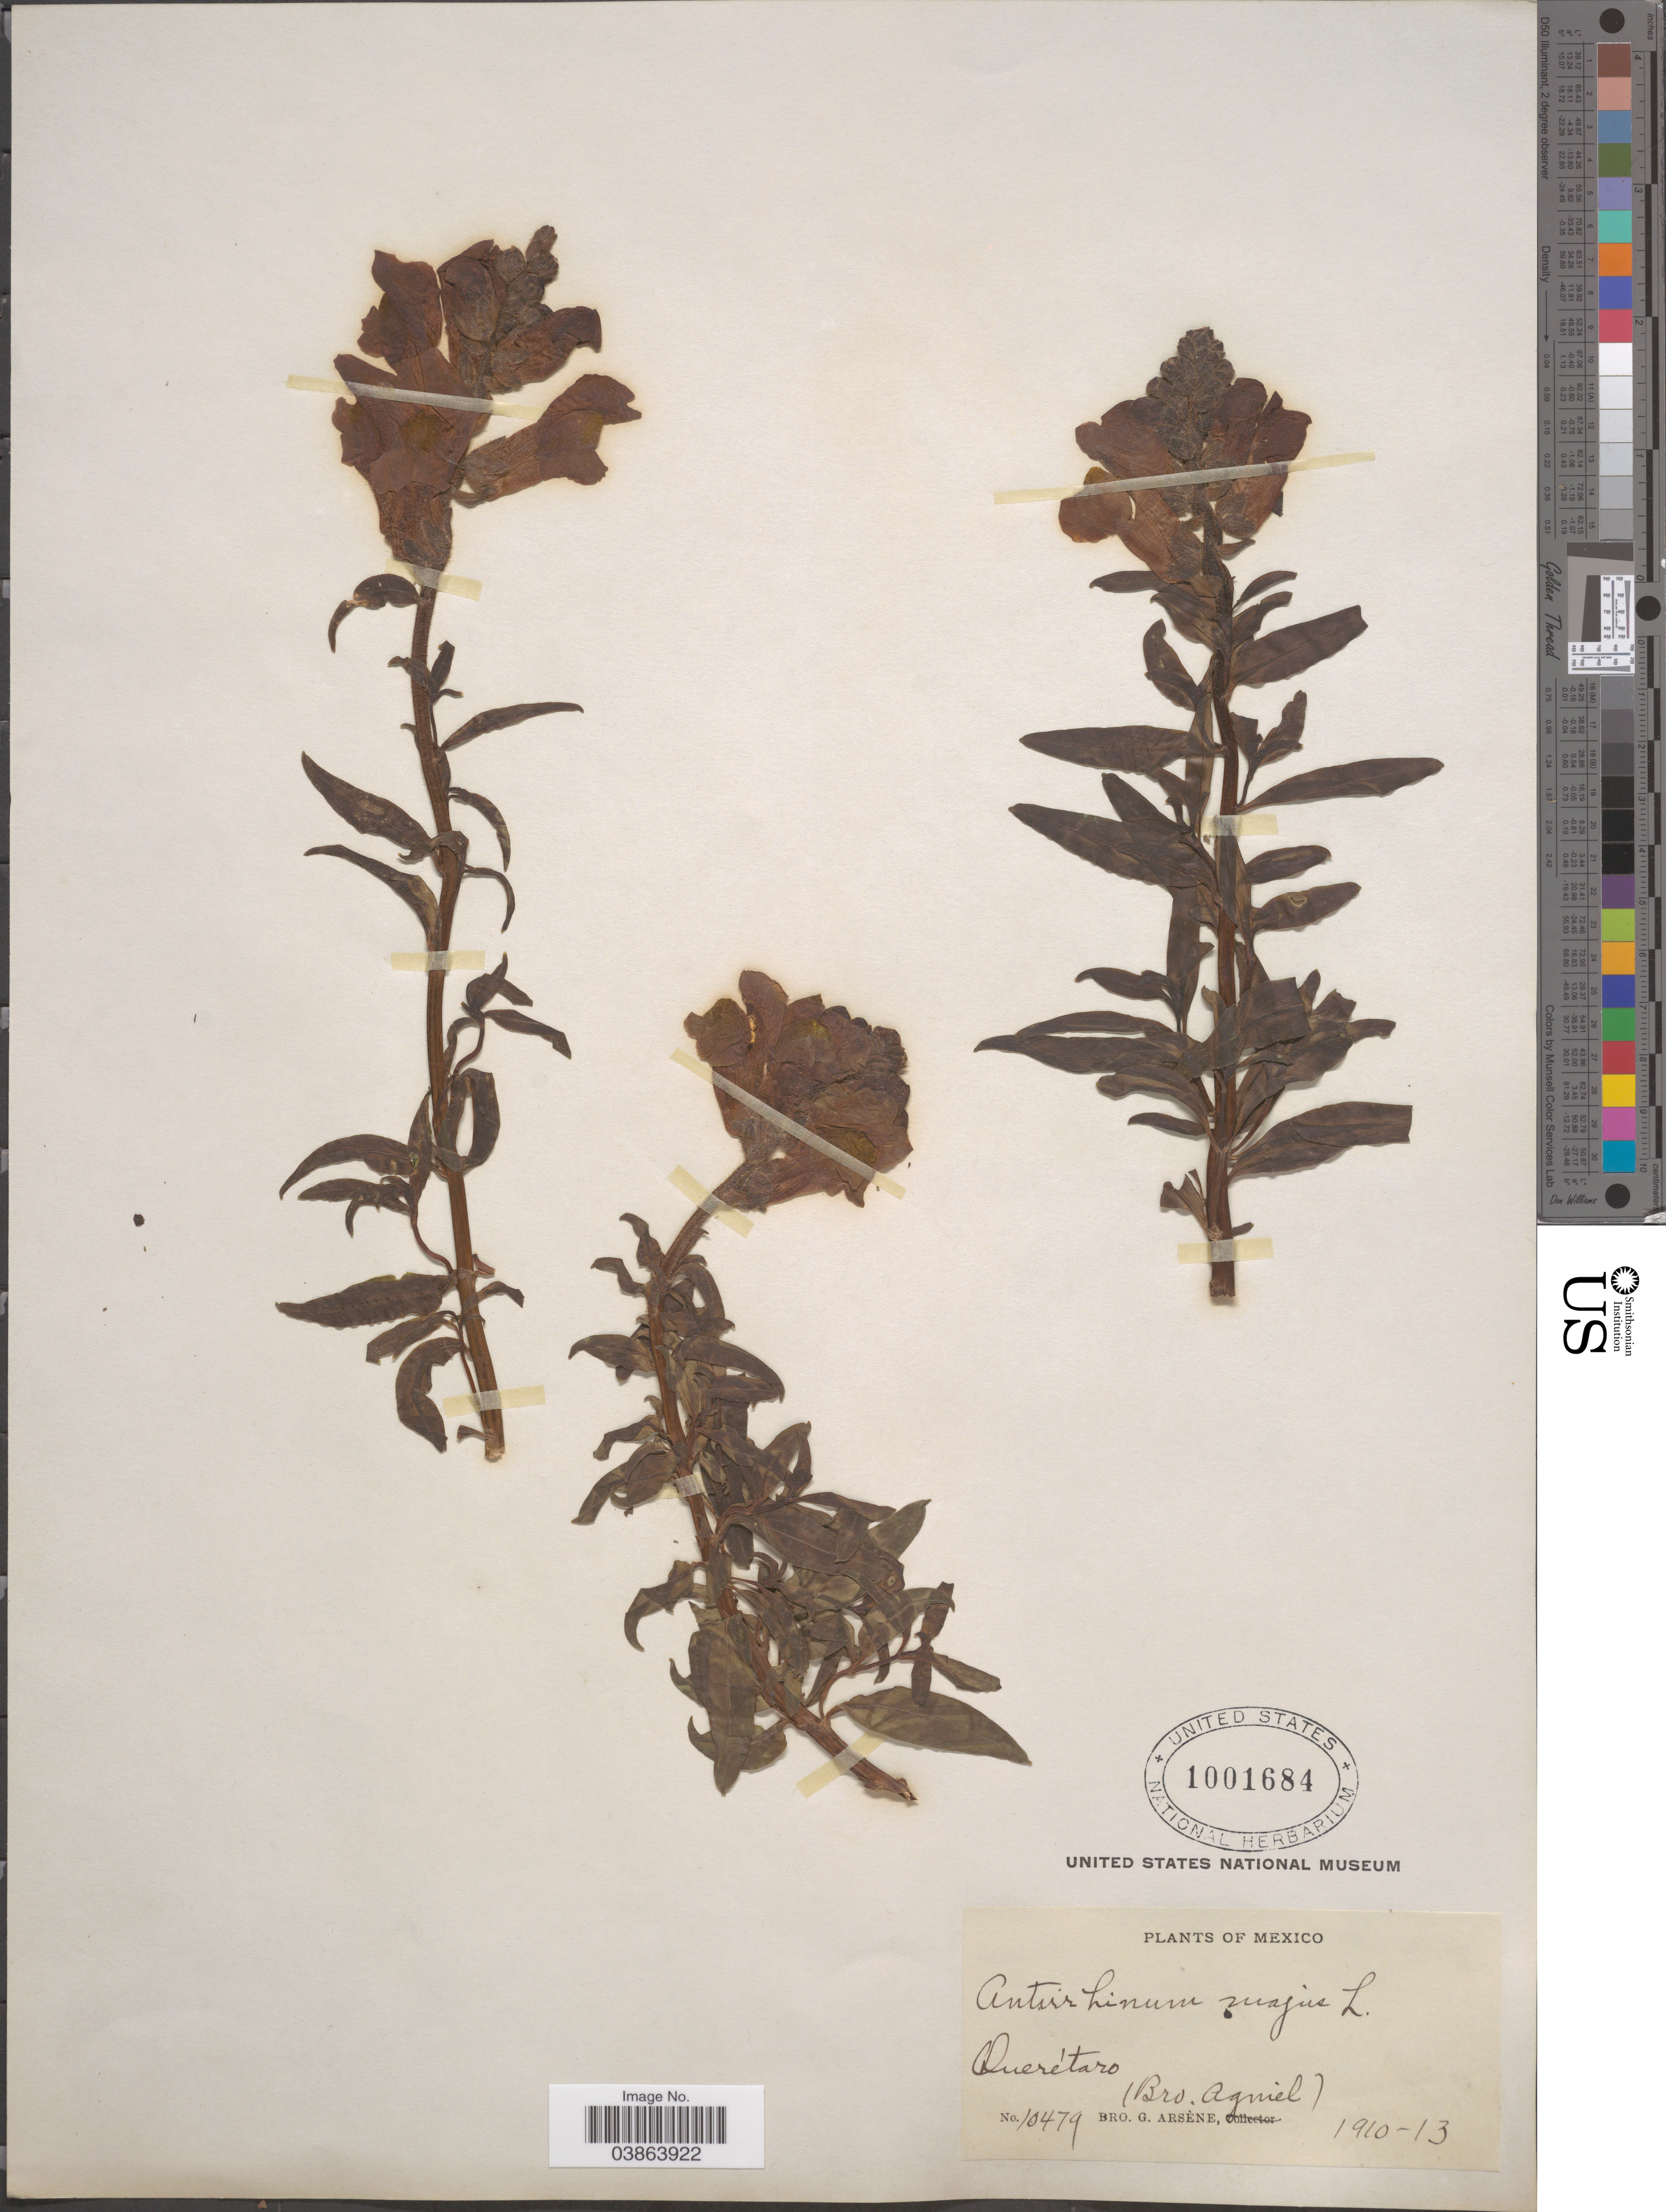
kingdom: Plantae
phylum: Tracheophyta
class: Magnoliopsida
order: Lamiales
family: Plantaginaceae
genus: Antirrhinum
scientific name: Antirrhinum majus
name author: L.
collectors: Bro. G. Arsène & Bro. Agniel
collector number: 10479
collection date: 1910/1913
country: Mexico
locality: Querétaro.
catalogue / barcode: US 1001684